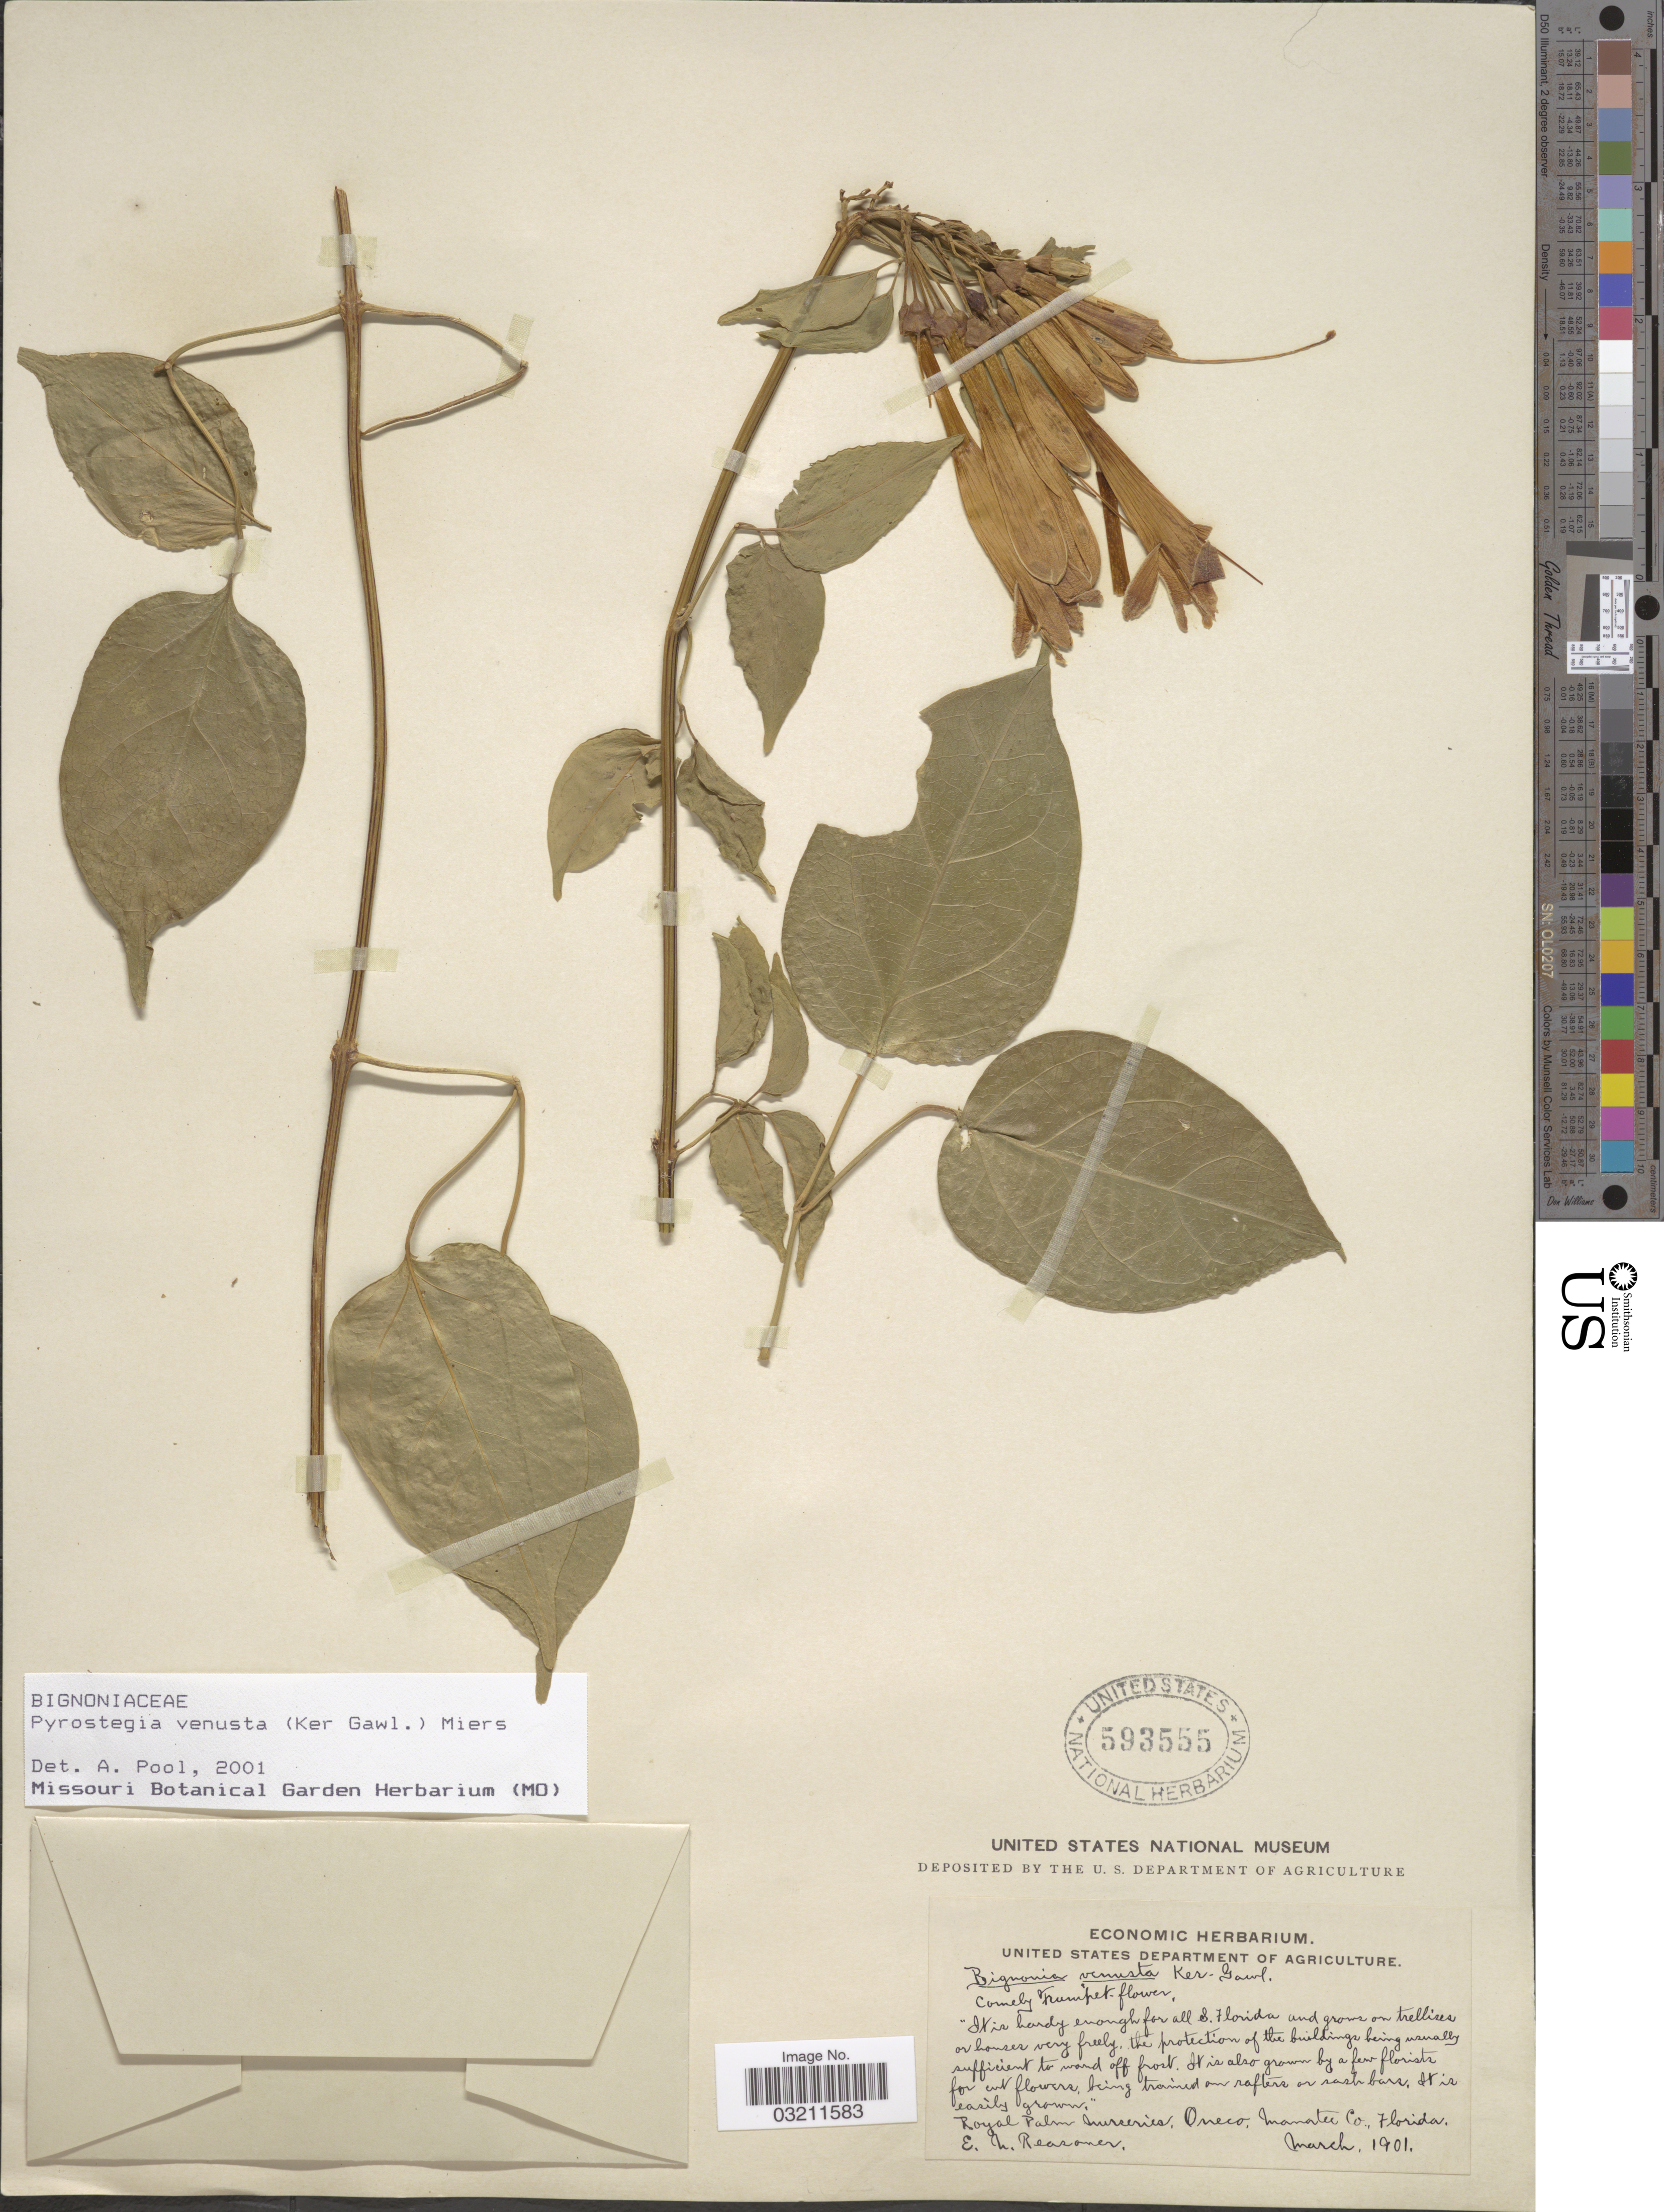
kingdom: Plantae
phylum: Tracheophyta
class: Magnoliopsida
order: Lamiales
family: Bignoniaceae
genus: Pyrostegia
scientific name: Pyrostegia venusta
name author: (Ker Gawl.) Miers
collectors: E. Reasoner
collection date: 1901-03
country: United States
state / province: Florida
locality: Royal Palm Nurseries, Oneco, Manatee Co.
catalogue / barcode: US 593555